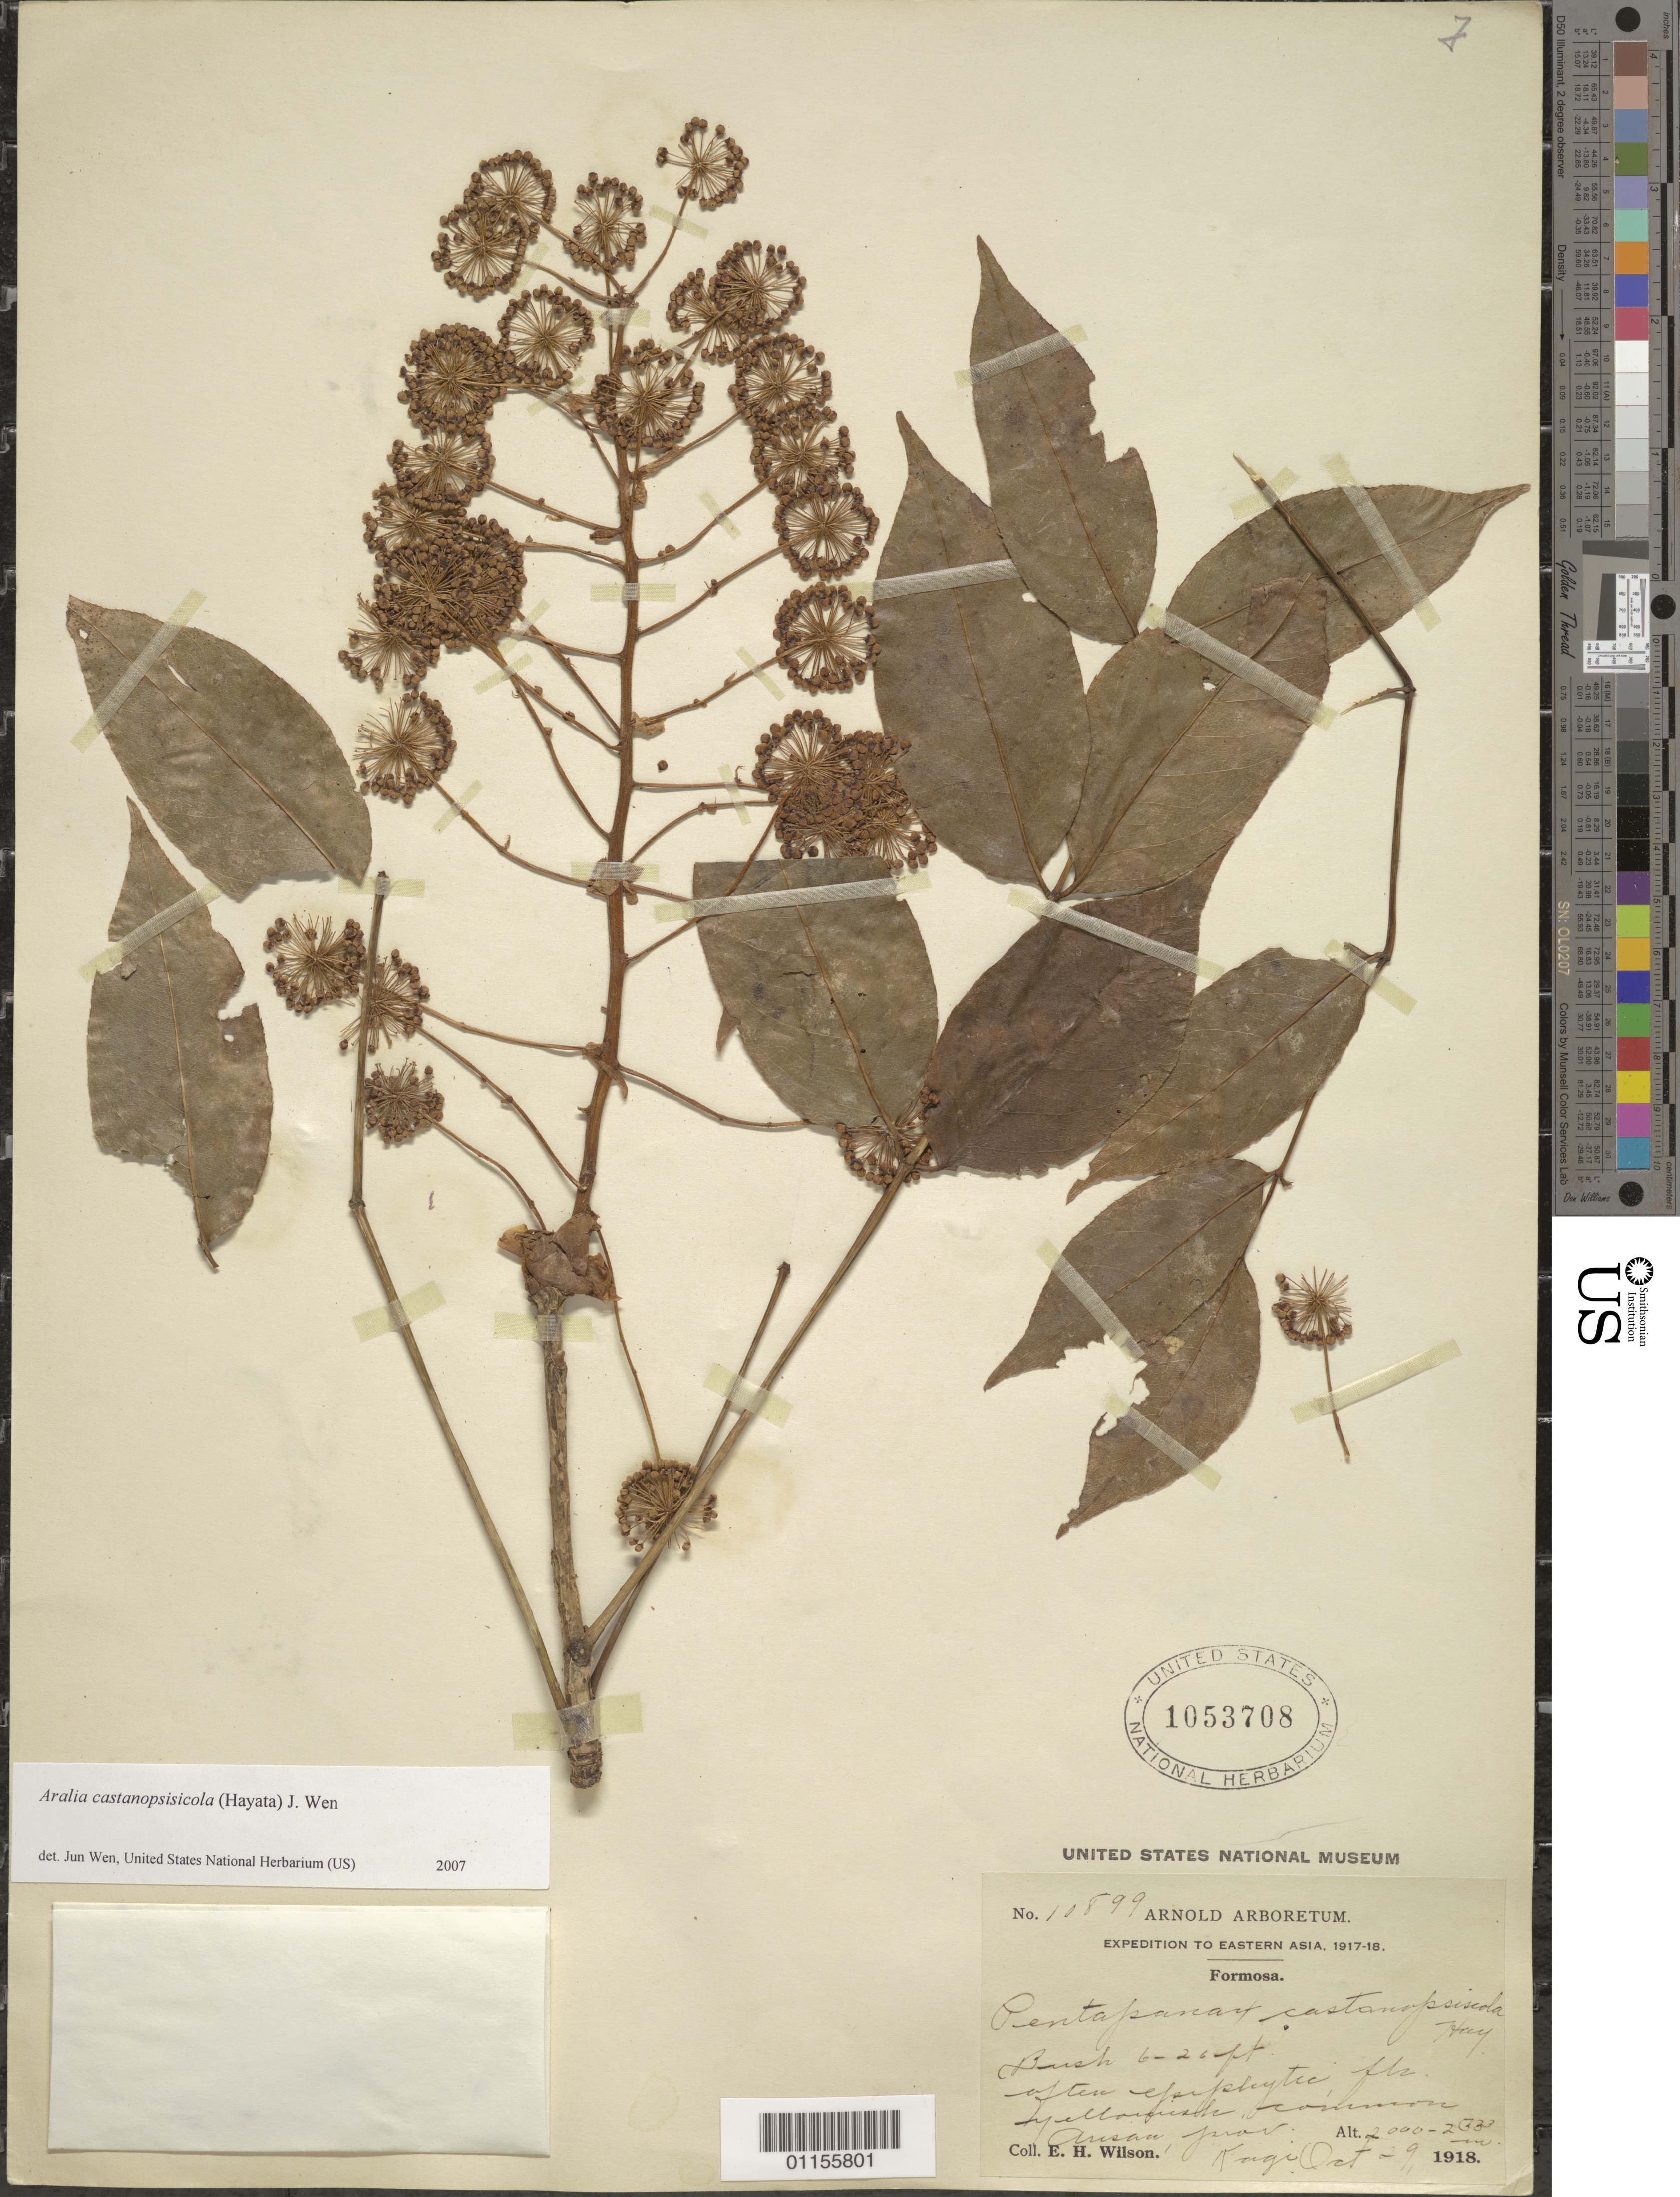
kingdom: Plantae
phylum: Tracheophyta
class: Magnoliopsida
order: Apiales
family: Araliaceae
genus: Aralia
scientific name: Aralia castanopsisicola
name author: (Hayata) J. Wen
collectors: E. H. Wilson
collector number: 10899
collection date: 1918-10-09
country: Taiwan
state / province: Kagi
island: Taiwan [Formosa]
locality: Arisan.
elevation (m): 2000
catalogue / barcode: US 1053708